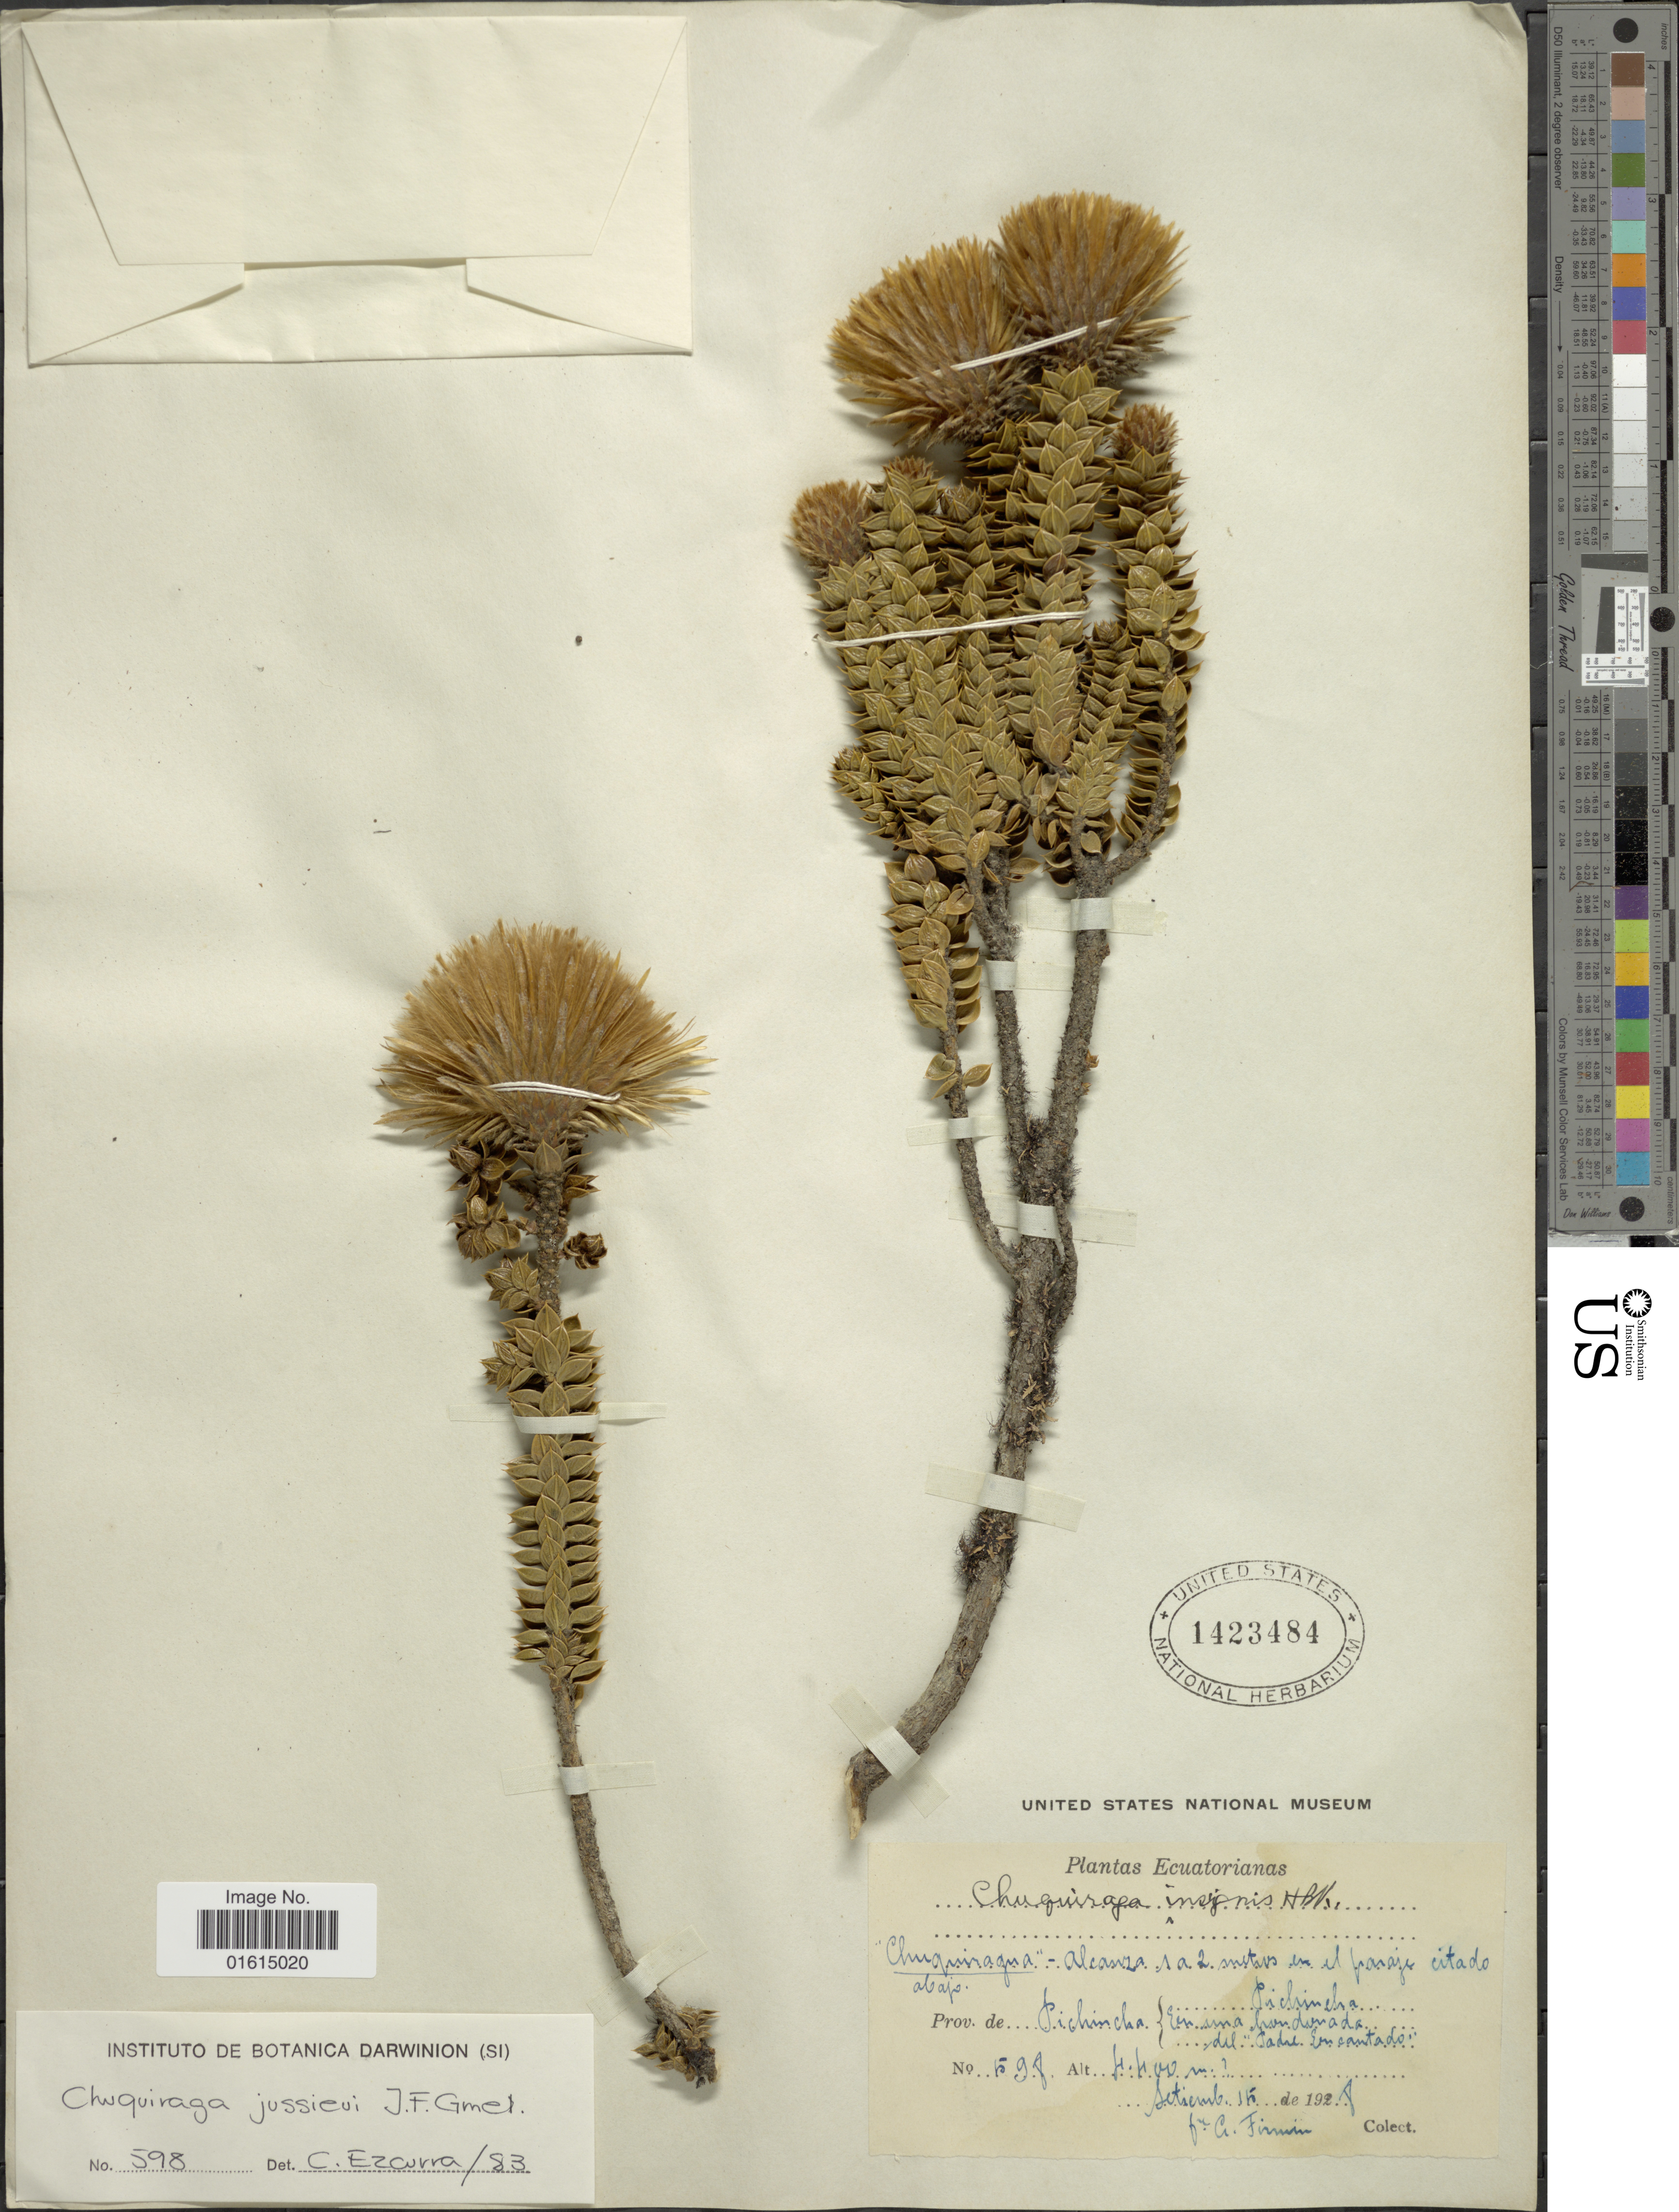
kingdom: Plantae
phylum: Tracheophyta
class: Magnoliopsida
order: Asterales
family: Asteraceae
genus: Chuquiraga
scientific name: Chuquiraga jussieui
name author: J.F. Gmel.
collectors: G. Firmin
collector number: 598*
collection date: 1928-09-15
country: Ecuador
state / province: Pichincha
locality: Ecuatorianas, Prov. de Pichincha, Pichincha, en una hondurada del Padre Encantado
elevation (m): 4400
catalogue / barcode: US 1423484